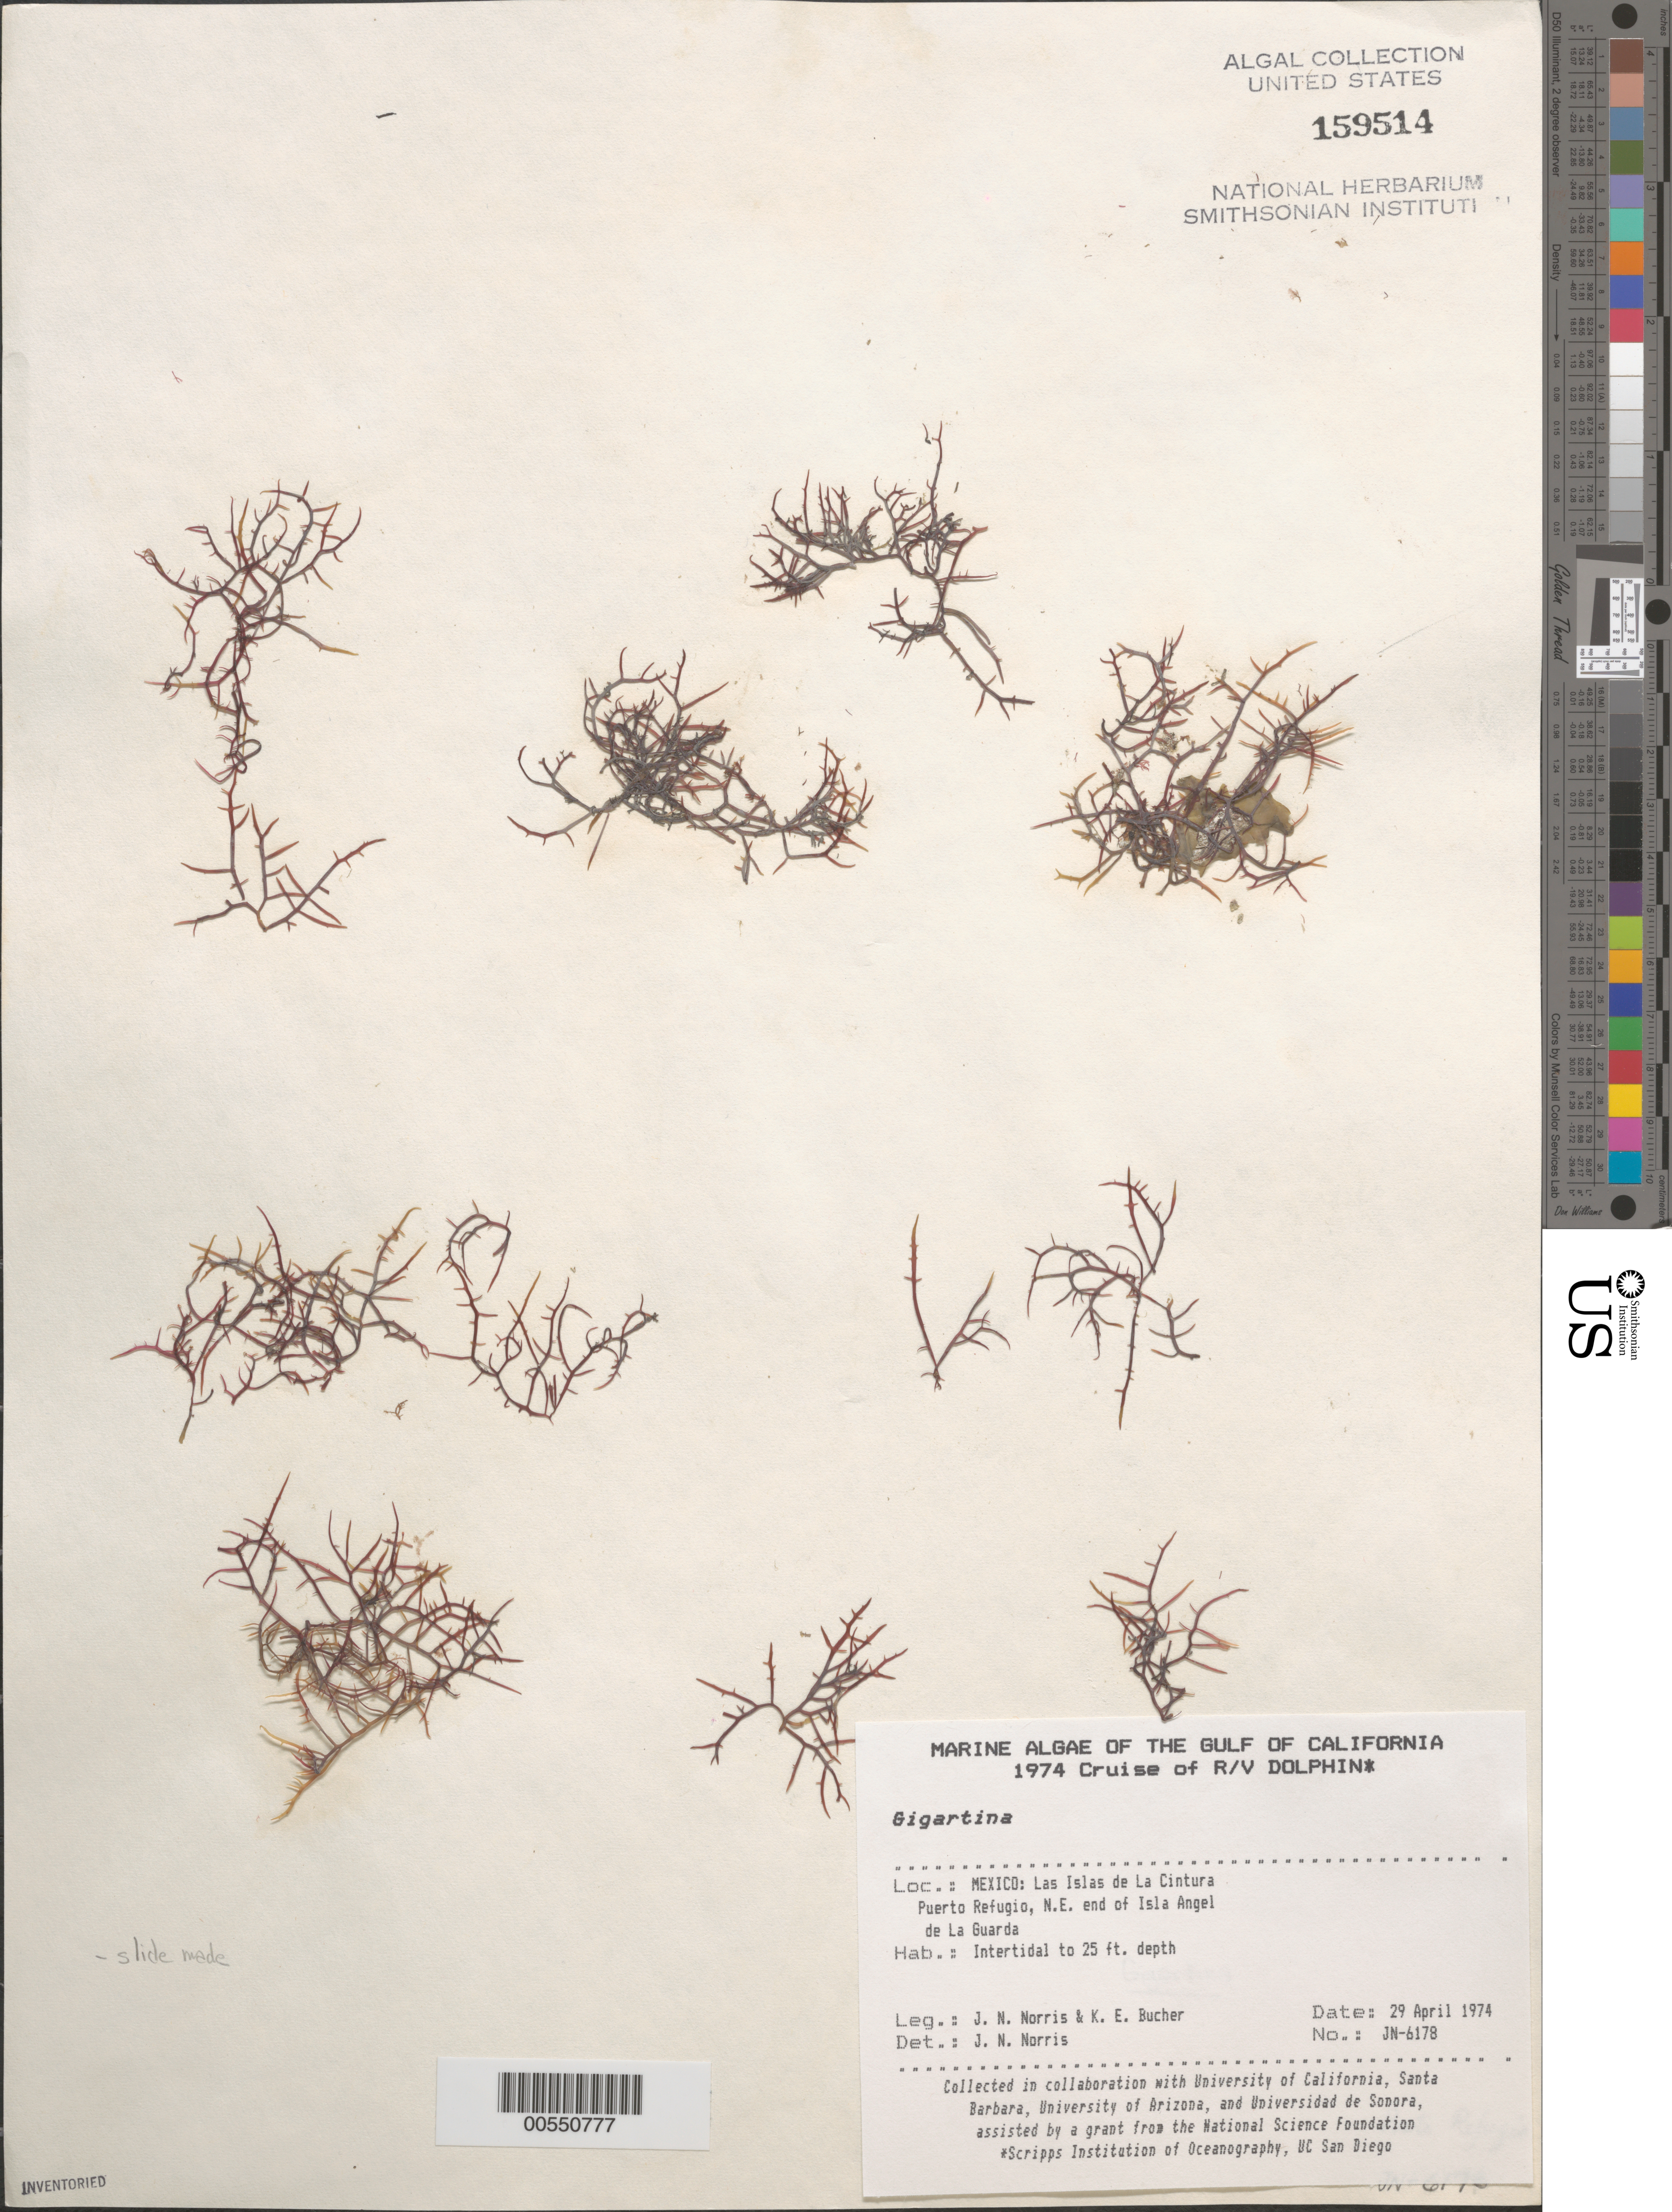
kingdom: Plantae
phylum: Rhodophyta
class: Florideophyceae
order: Gigartinales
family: Gigartinaceae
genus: Gigartina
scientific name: Gigartina sp.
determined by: Norris, James N.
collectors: J. N. Norris & K. E. Bucher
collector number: JN-6178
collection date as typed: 29 Apr 1974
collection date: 1974-04-29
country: Mexico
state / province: Baja California Norte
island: Isla Angel de la Guarda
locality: Puerto Refugio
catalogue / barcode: US 159514